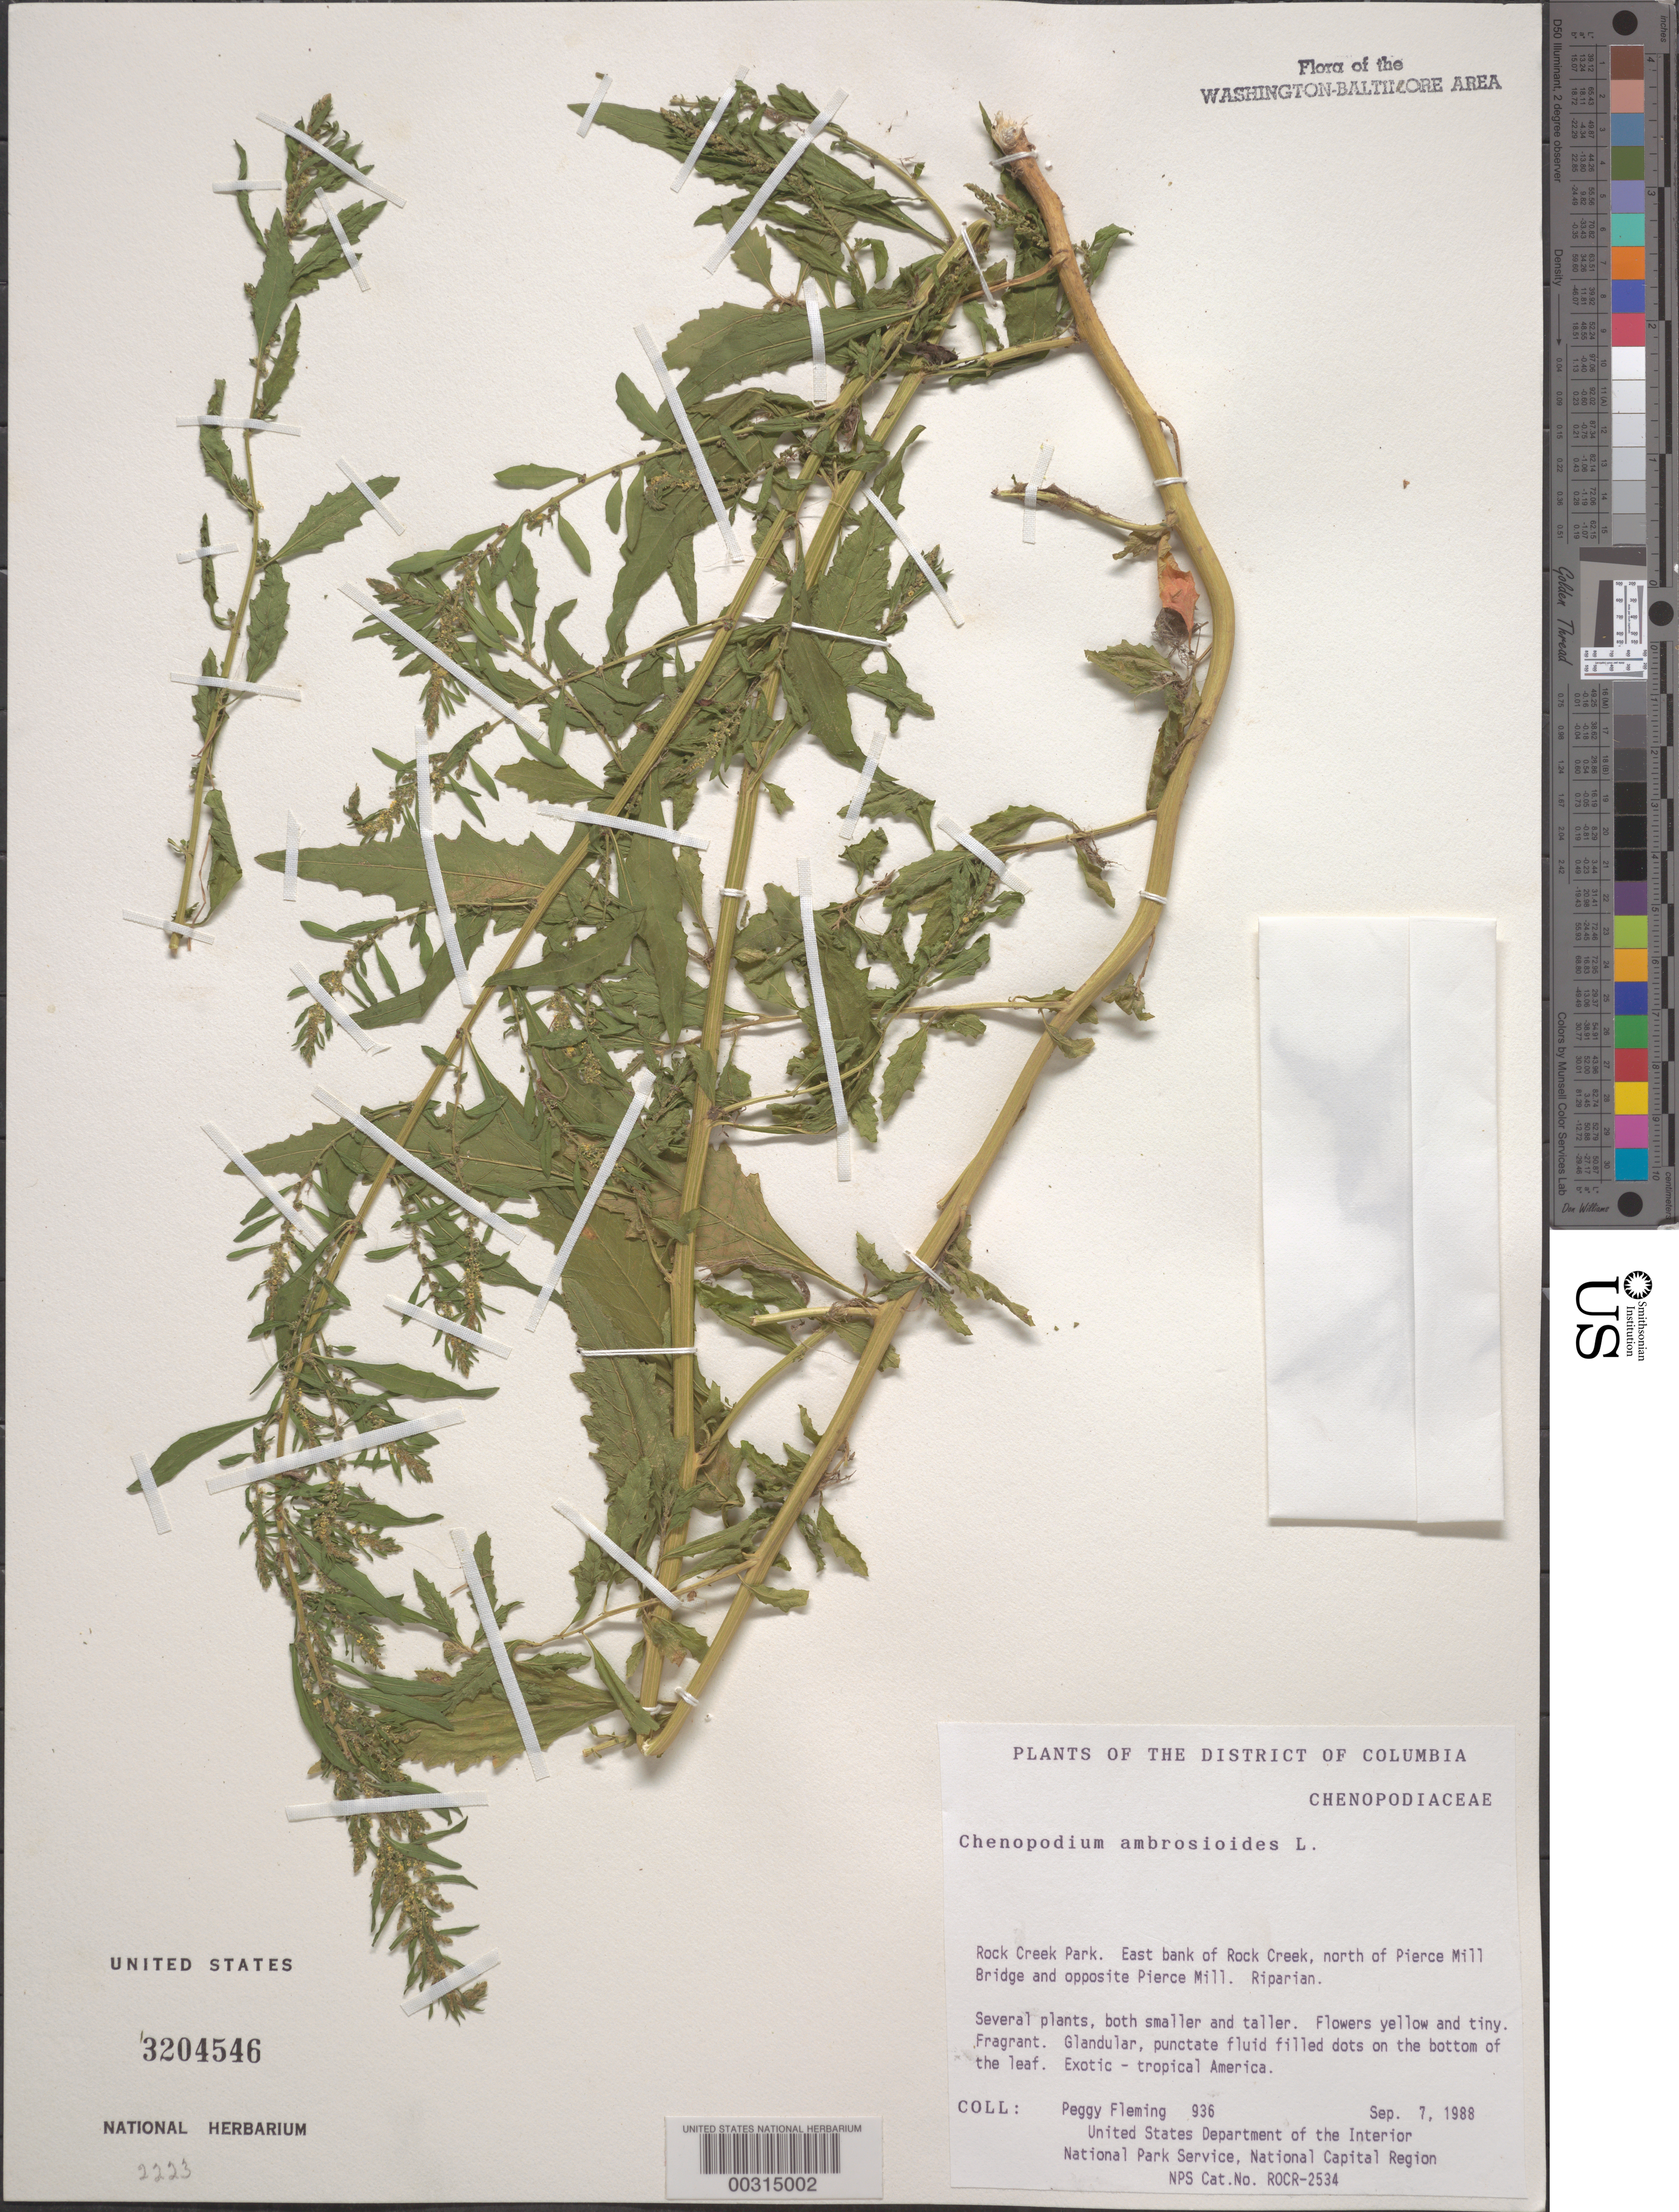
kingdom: Plantae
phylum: Tracheophyta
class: Magnoliopsida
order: Caryophyllales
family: Amaranthaceae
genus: Chenopodium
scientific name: Chenopodium ambrosioides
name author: L.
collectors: P. Fleming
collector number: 936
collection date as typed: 07 Sep 1988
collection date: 1988-09-07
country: United States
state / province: District of Columbia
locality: Rock Creek Park, E bank of Rock Creek, N of Pierce Mill Bridge and opposite Pierce Mill Rock Creek Park & vicinity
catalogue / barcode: US 3204546